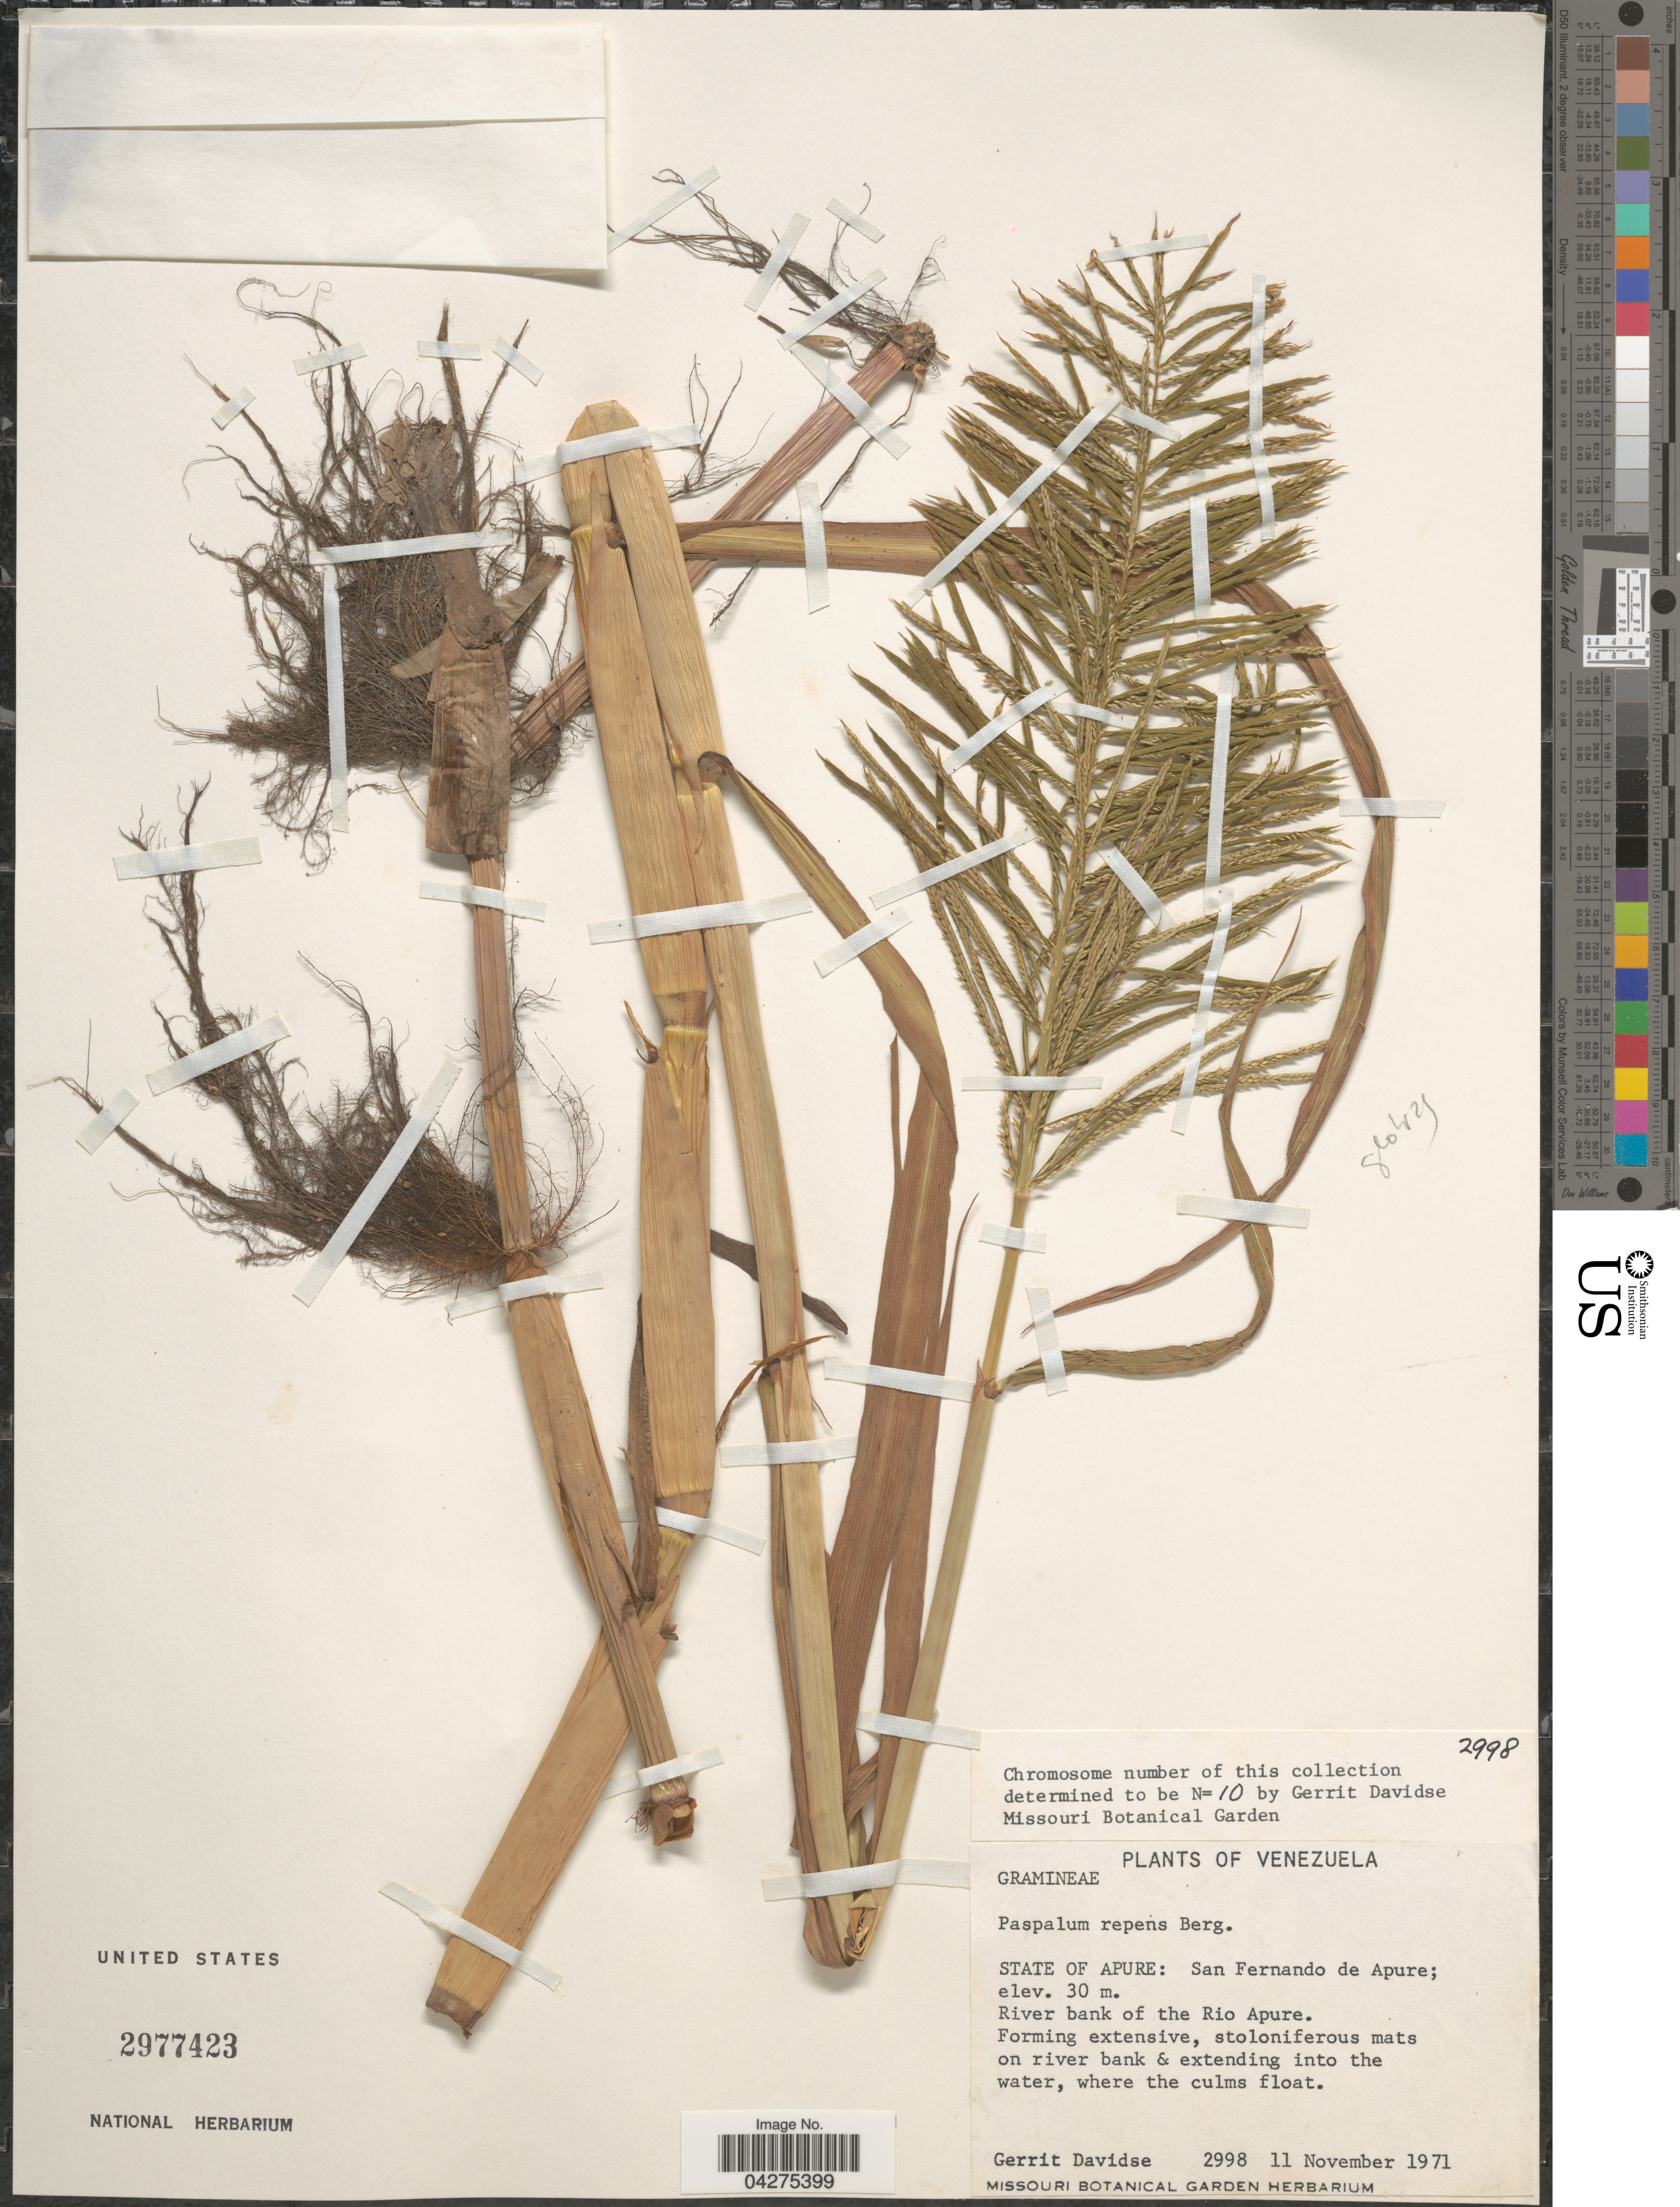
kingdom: Plantae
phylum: Tracheophyta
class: Liliopsida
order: Poales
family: Poaceae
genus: Paspalum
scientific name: Paspalum repens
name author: P.J. Bergius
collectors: G. Davidse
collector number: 2998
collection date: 1971-11-11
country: Venezuela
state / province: Apure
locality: San Fernando de Apure. River bank of the Rio Apure.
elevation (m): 30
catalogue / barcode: US 2977423